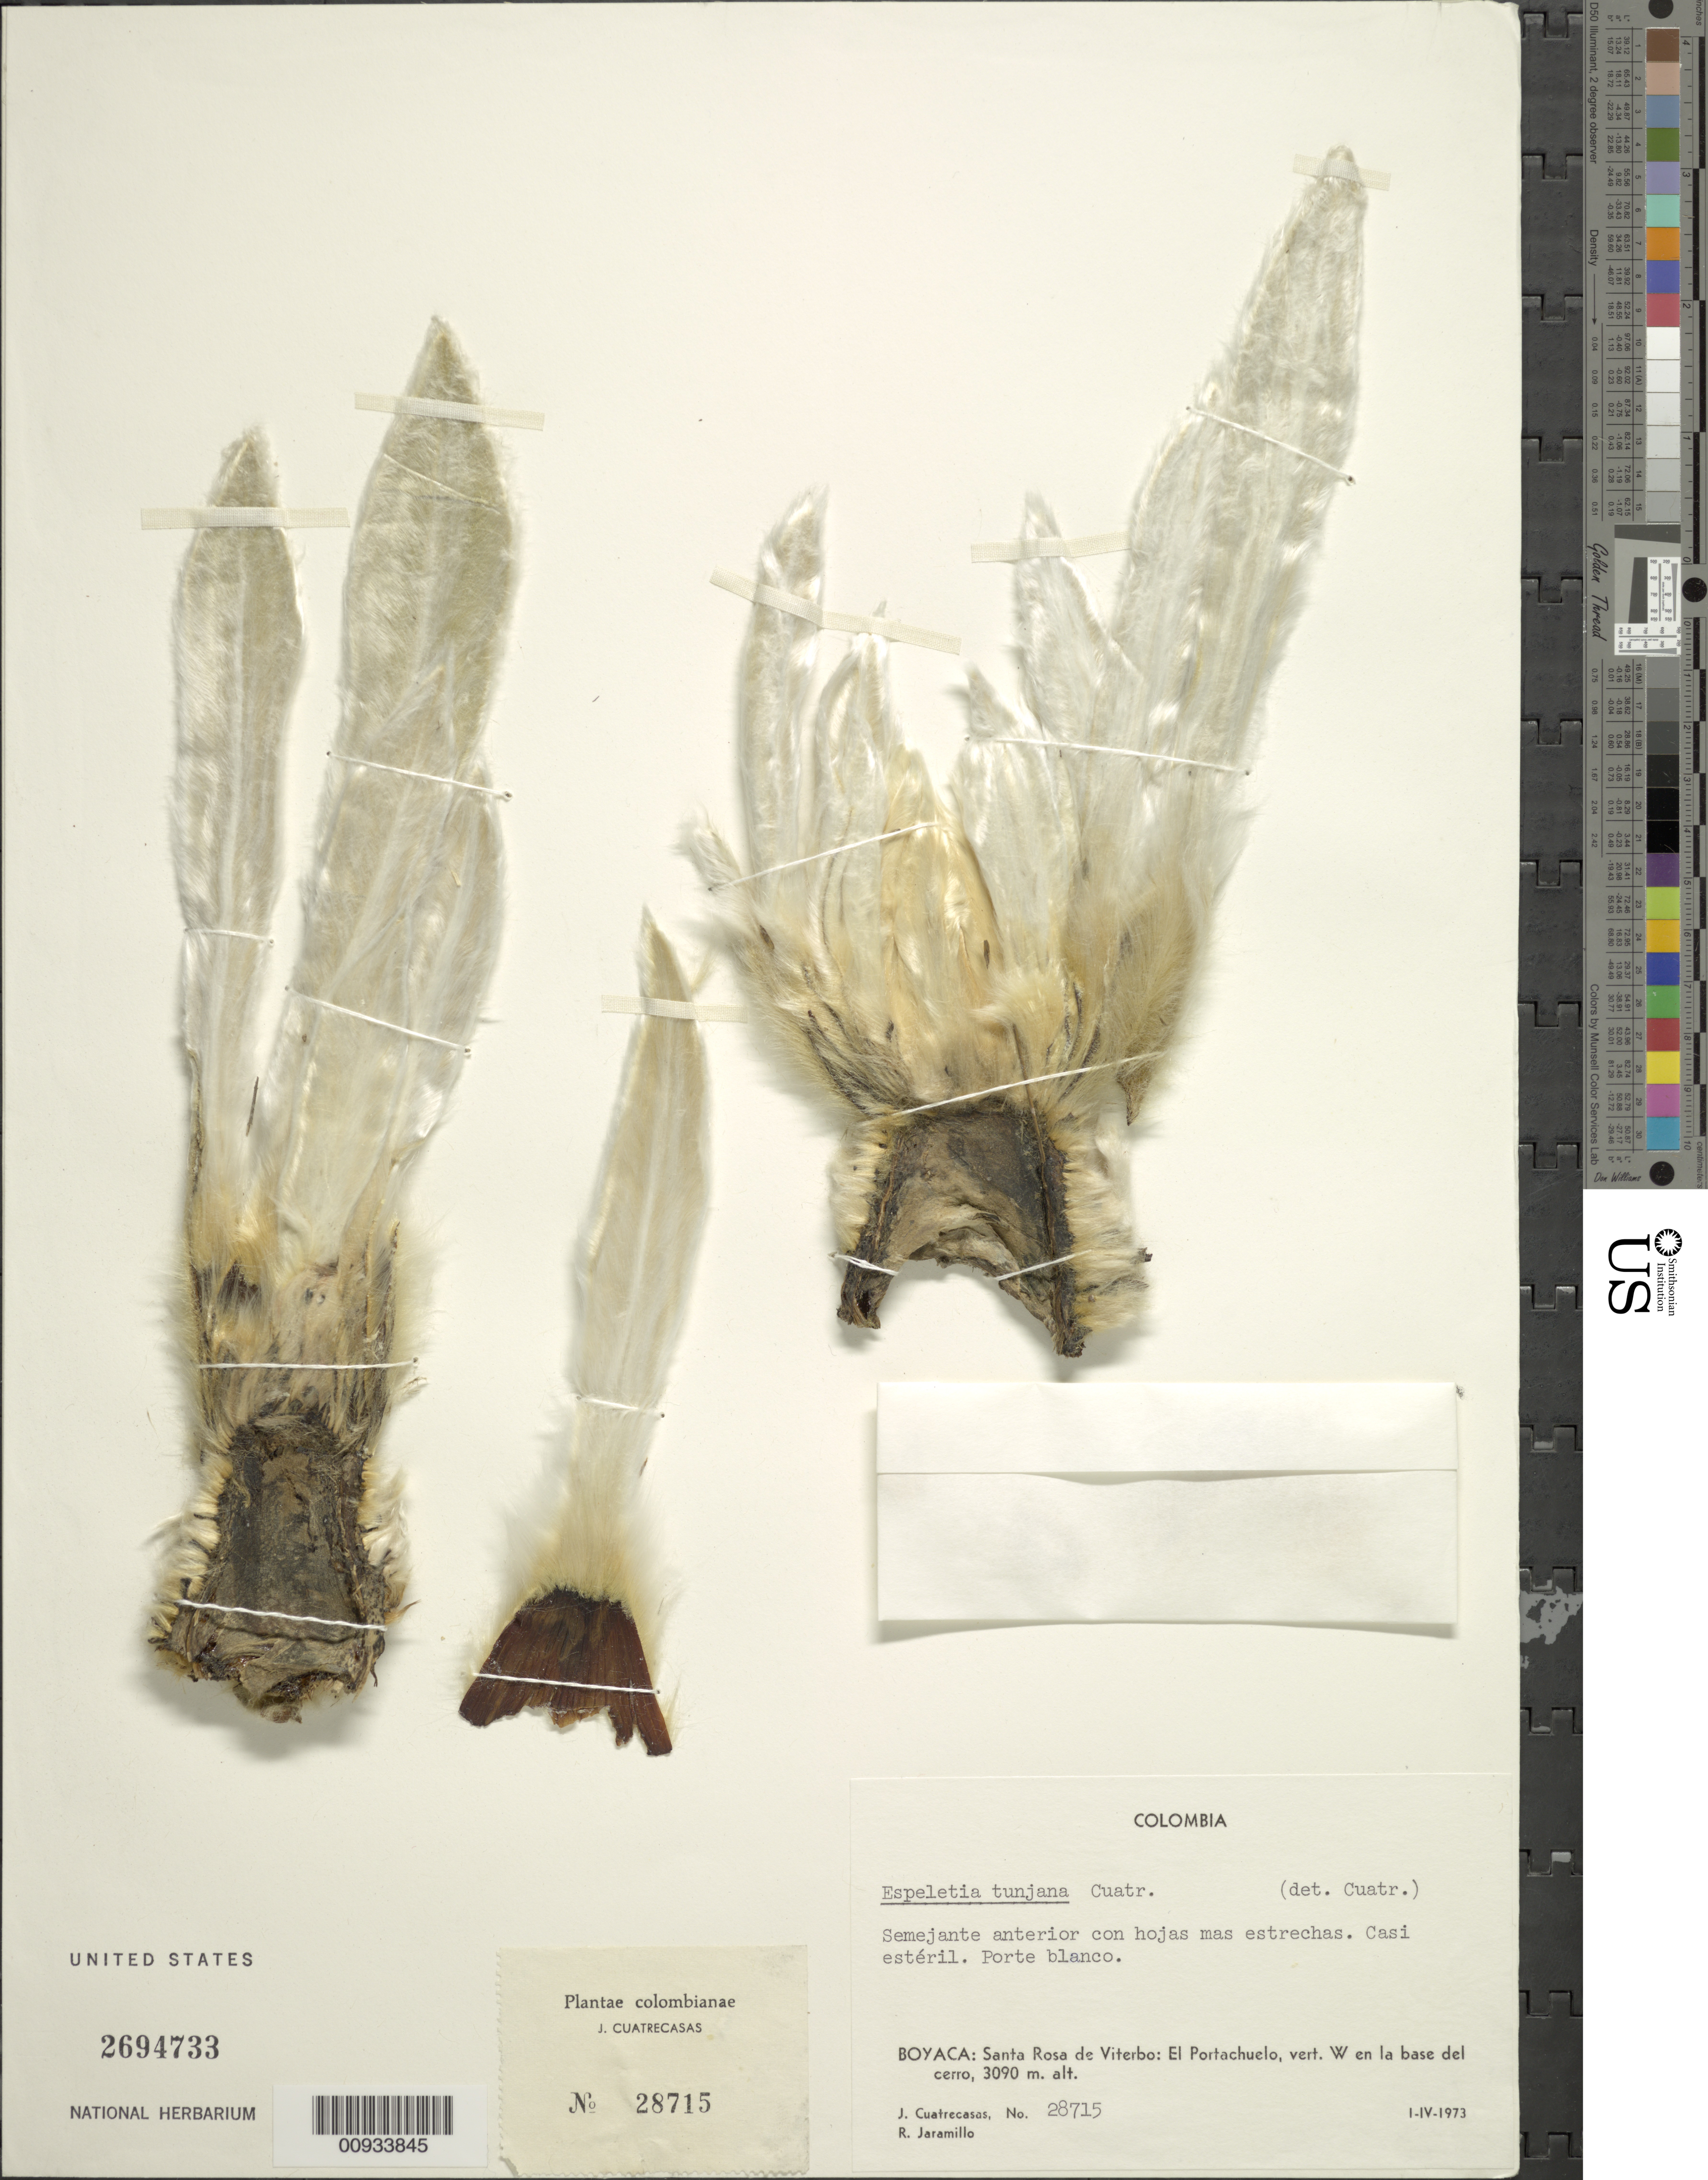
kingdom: Plantae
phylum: Tracheophyta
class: Magnoliopsida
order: Asterales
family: Asteraceae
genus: Espeletia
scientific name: Espeletia tunjana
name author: Cuatrec.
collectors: J. Cuatrecasas & R. Jaramillo M.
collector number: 28715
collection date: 1973-04-01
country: Colombia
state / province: Boyacá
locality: Santa Rosa de Viterbo, El Portachuelo, vert. W en la base del cerro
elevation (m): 3090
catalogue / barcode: US 2694733